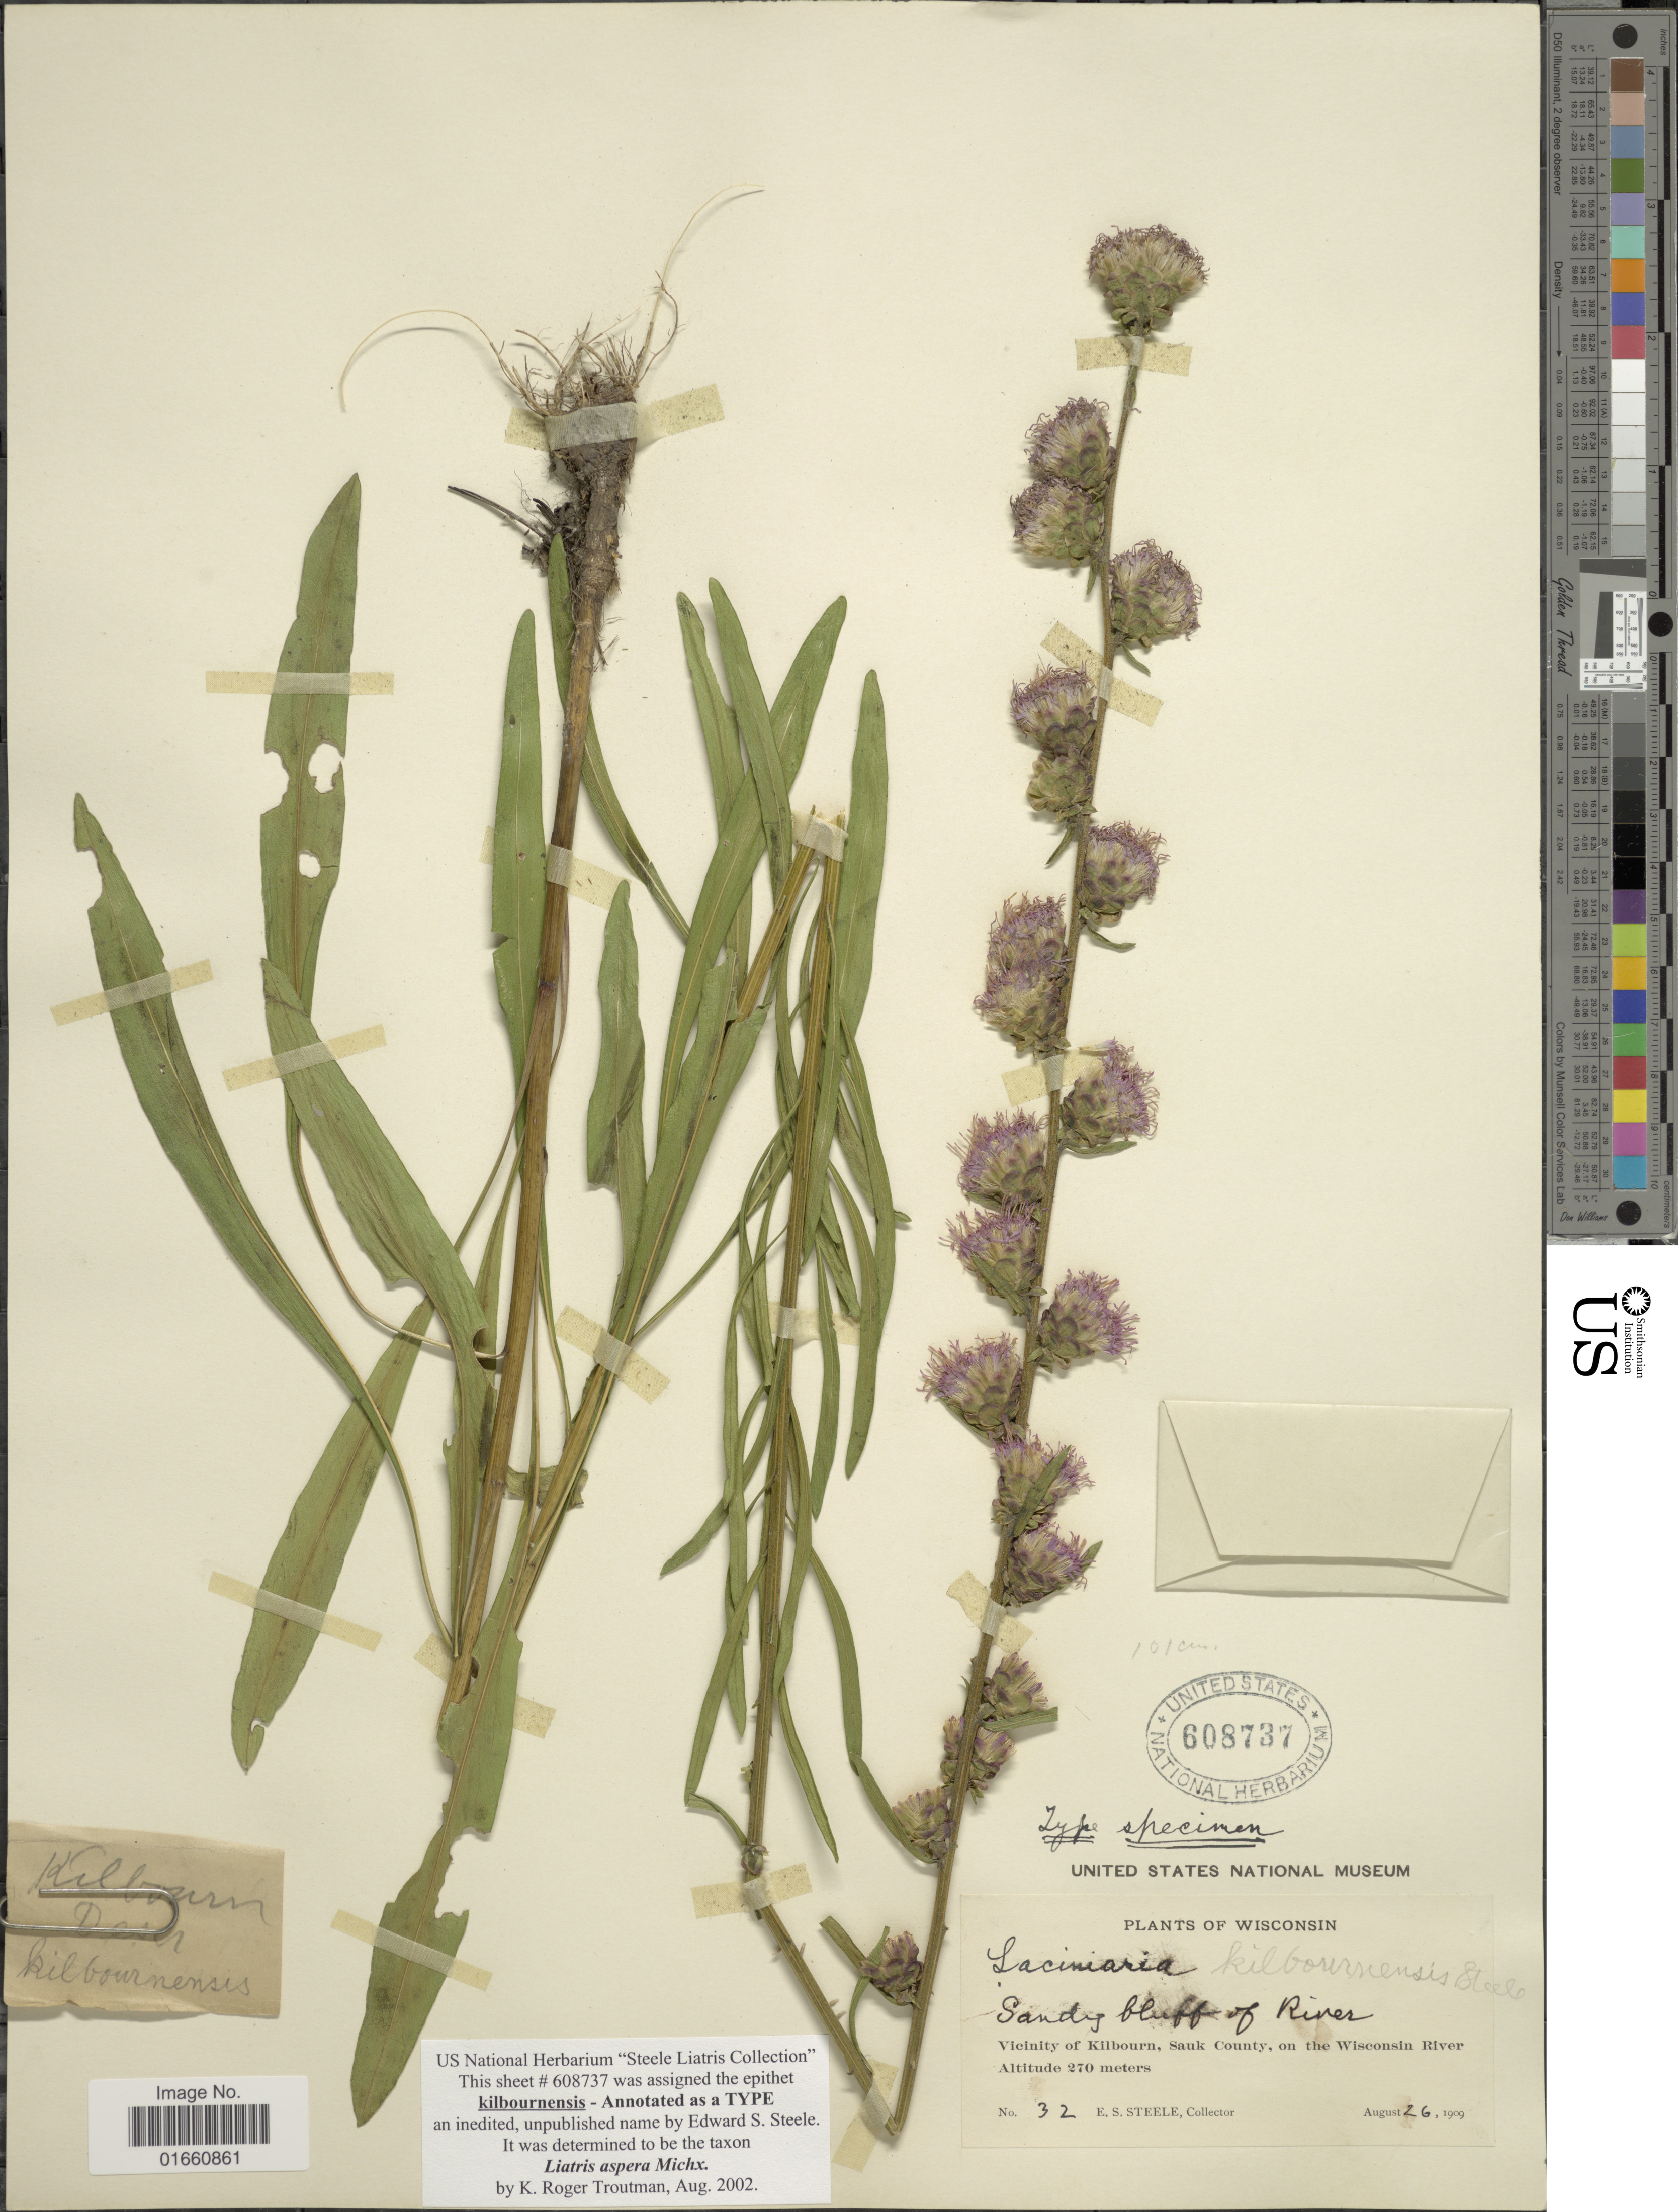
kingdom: Plantae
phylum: Tracheophyta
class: Magnoliopsida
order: Asterales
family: Asteraceae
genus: Liatris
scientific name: Liatris aspera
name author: Michx.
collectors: E. Steele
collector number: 32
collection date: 1909-08-26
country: United States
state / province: Wisconsin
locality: Sandy bluff of River, Vicinity of Kilbourn, Sauk County, on the Wisconsin River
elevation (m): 270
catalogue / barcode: US 608737